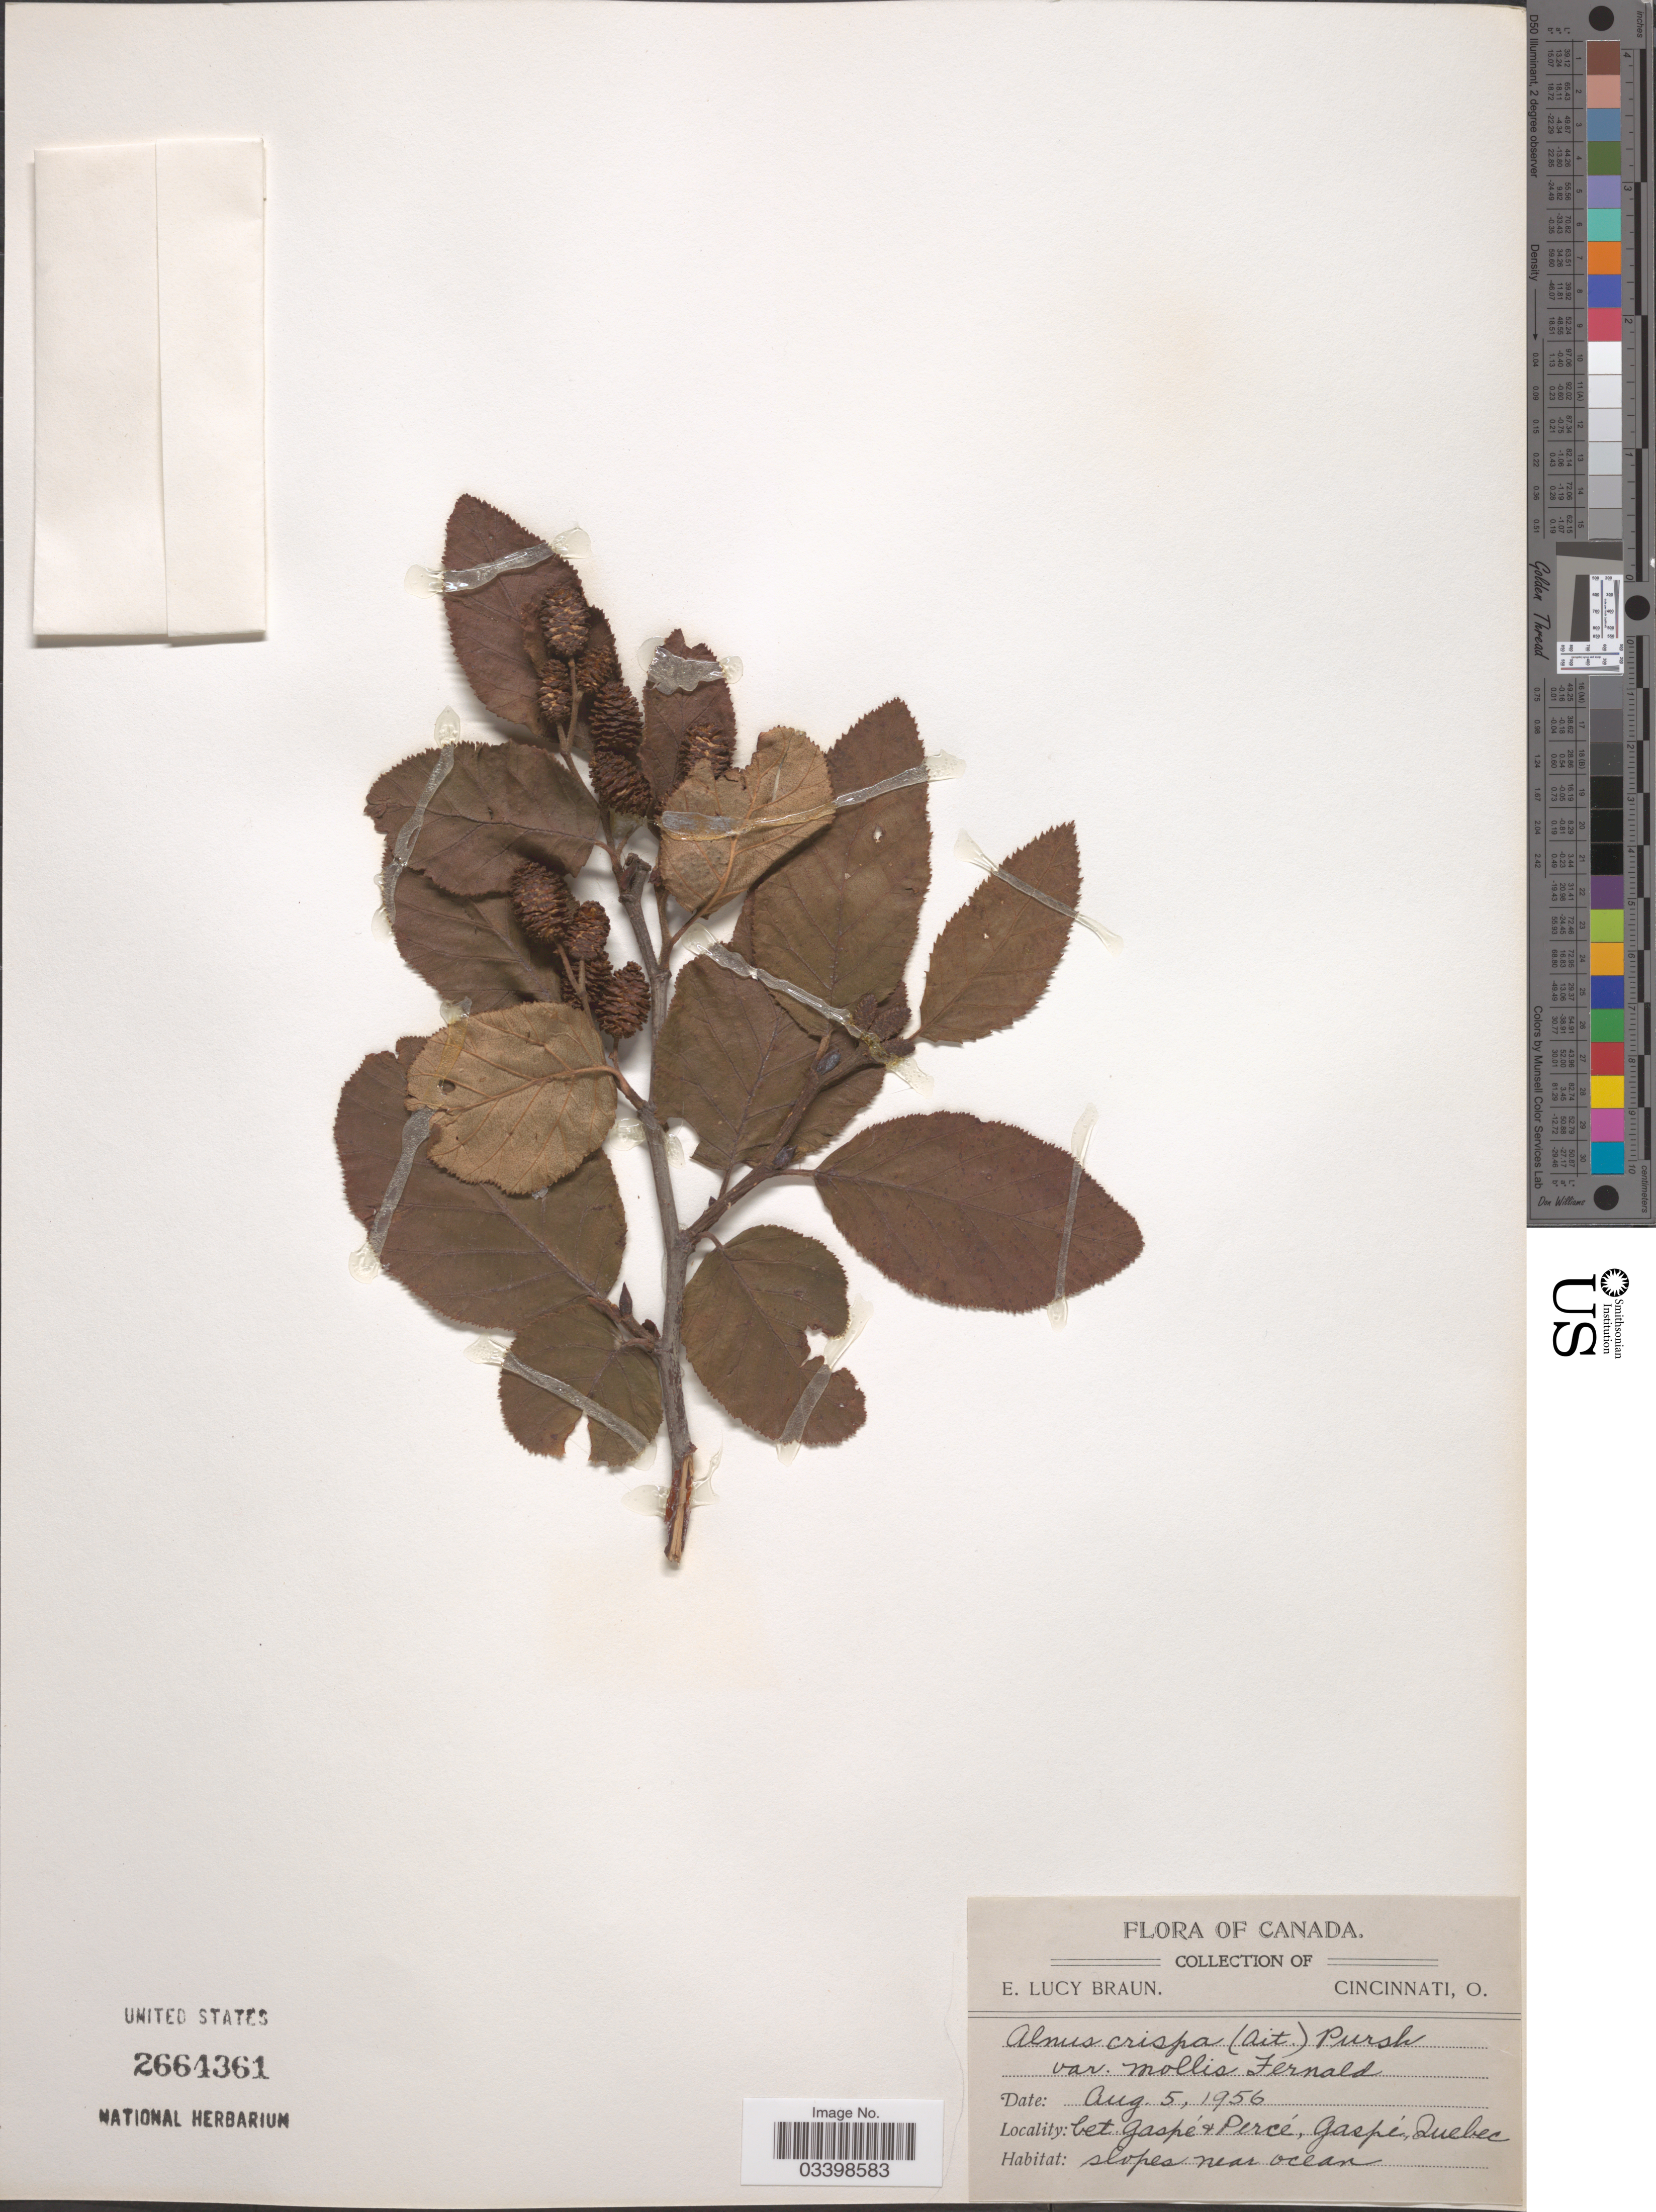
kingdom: Plantae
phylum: Tracheophyta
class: Magnoliopsida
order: Fagales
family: Betulaceae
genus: Alnus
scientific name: Alnus viridis subsp. crispa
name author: (Aiton) Turrill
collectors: E. L. Braun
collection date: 1956-08-05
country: Canada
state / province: Quebec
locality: Bet. Gaspé + Gaspé, Gaspé. Slopes near ocean.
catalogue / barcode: US 2664361